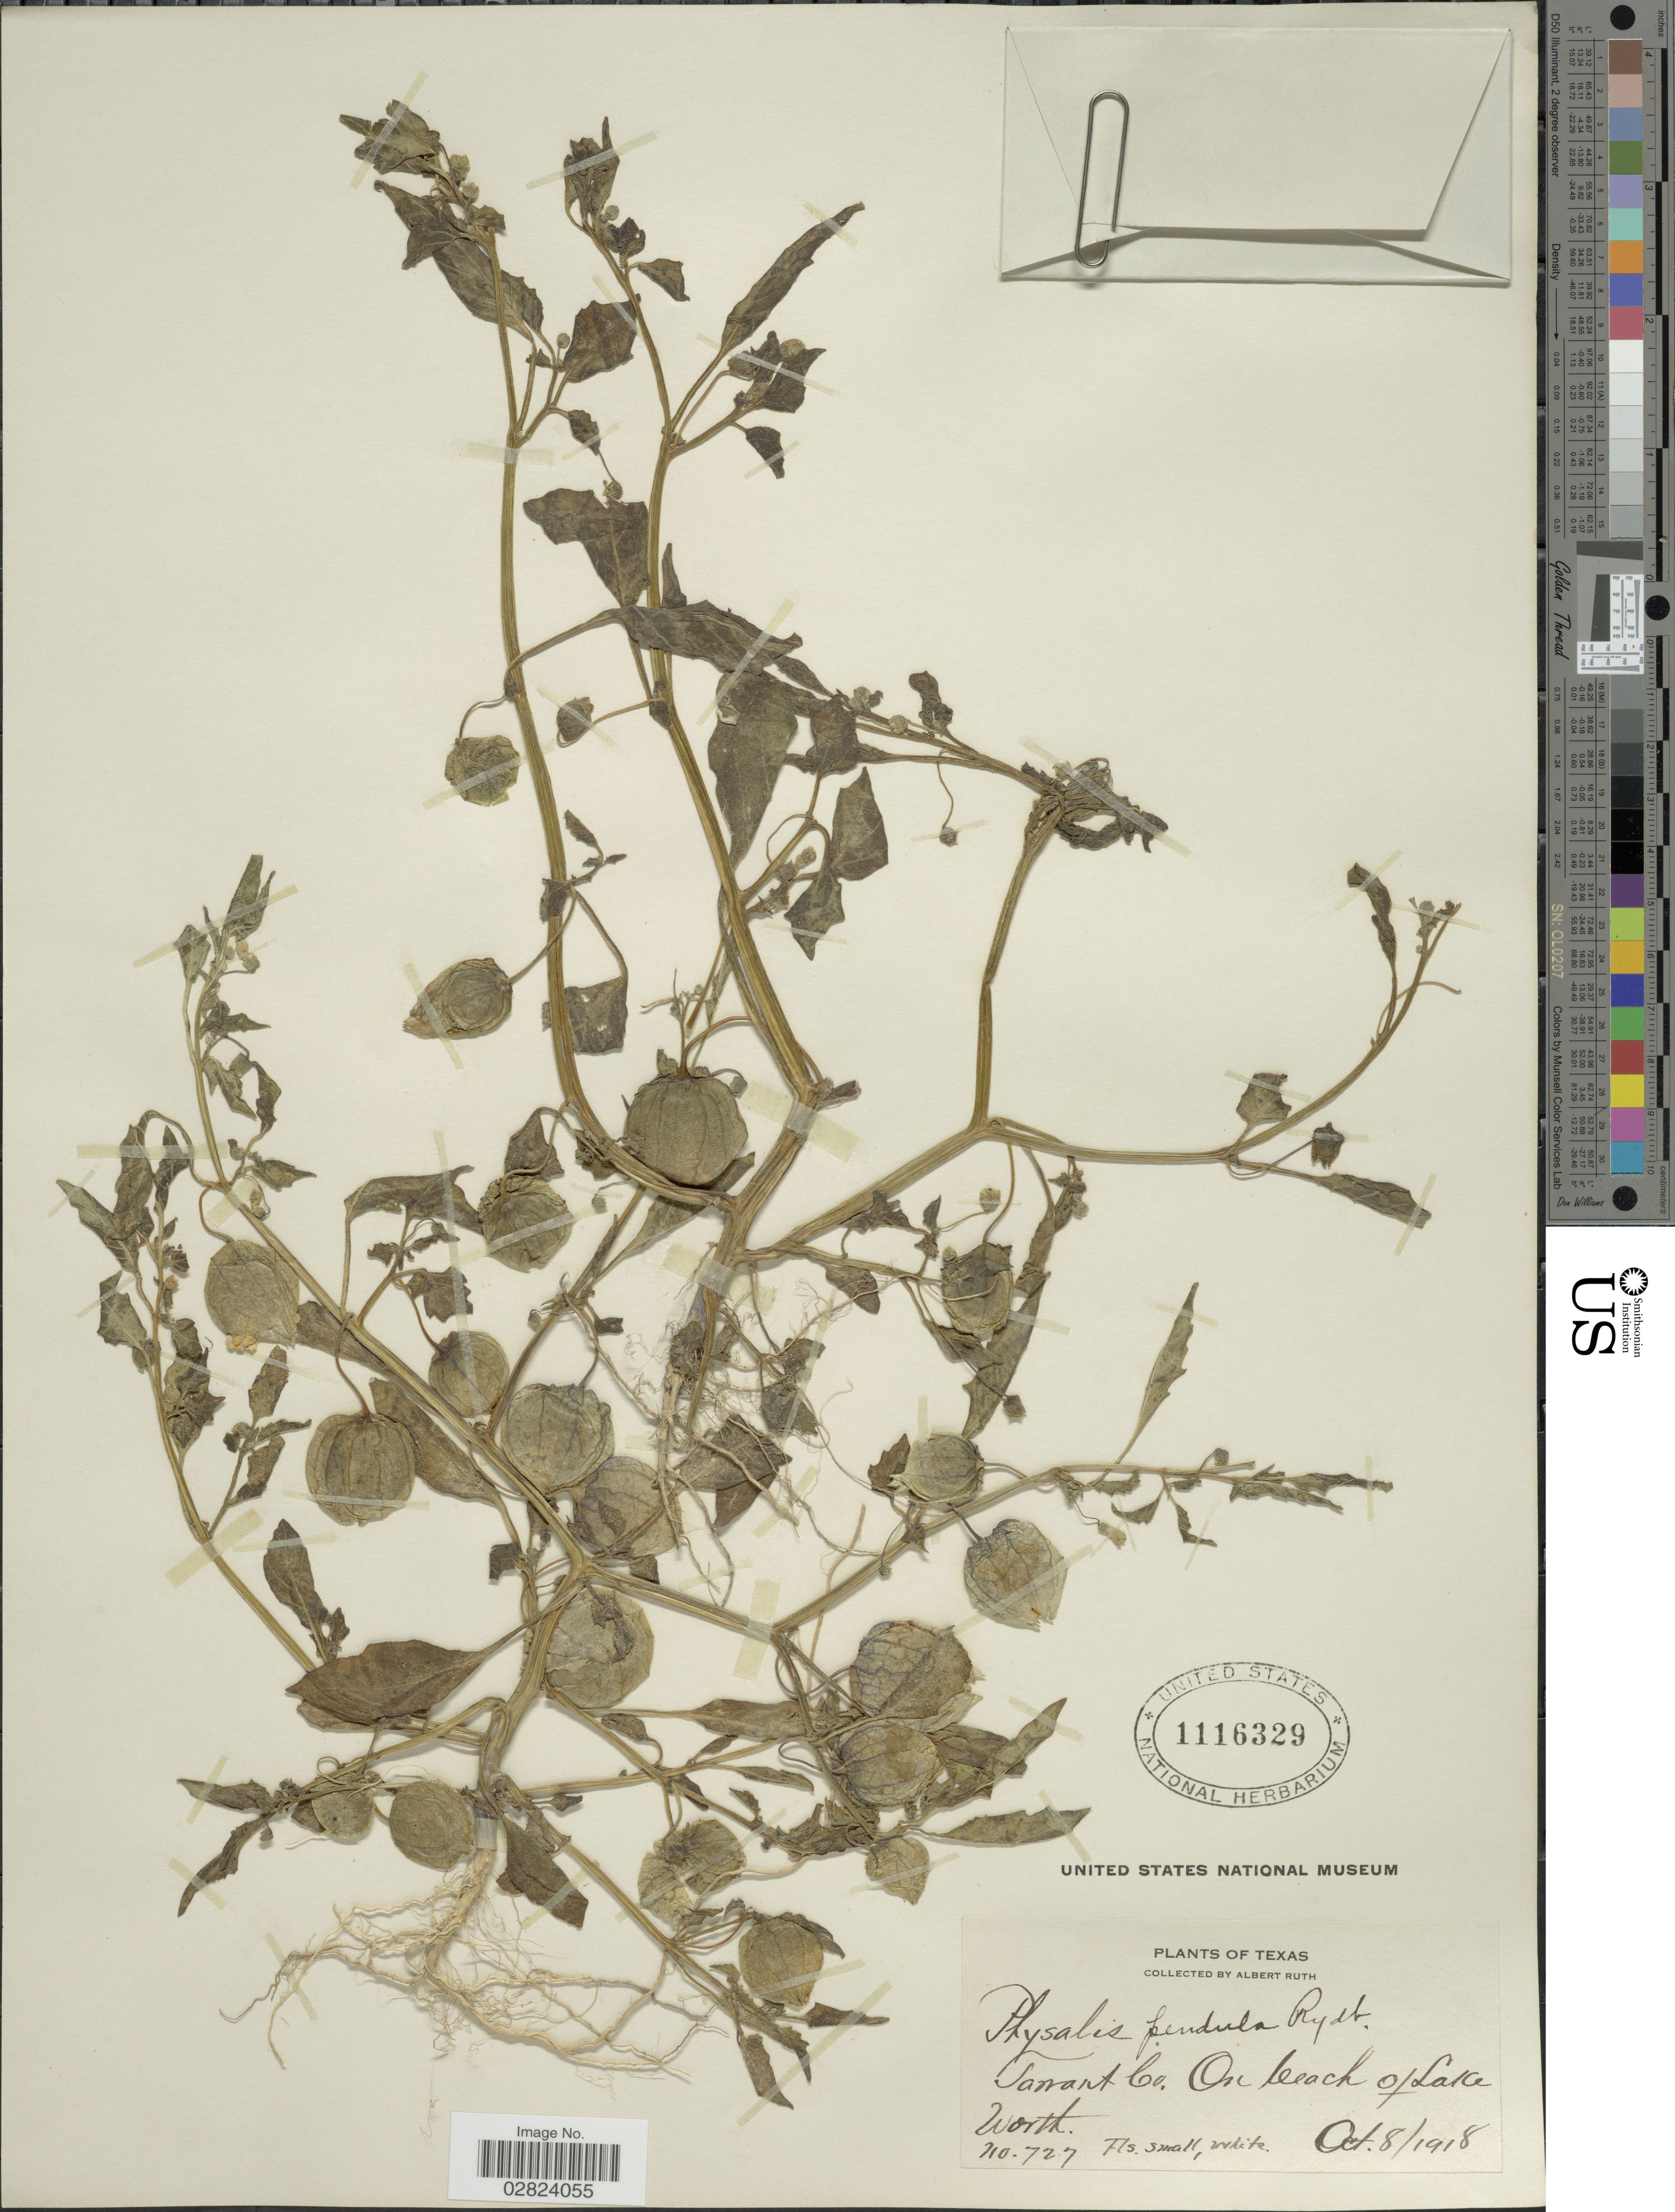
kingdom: Plantae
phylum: Tracheophyta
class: Magnoliopsida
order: Solanales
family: Solanaceae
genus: Physalis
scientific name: Physalis pendula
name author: Rydb.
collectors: A. Ruth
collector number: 727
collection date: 1918-10-08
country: United States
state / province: Texas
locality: Tarrant Co. On beach of Lake Worth.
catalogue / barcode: US 1116329